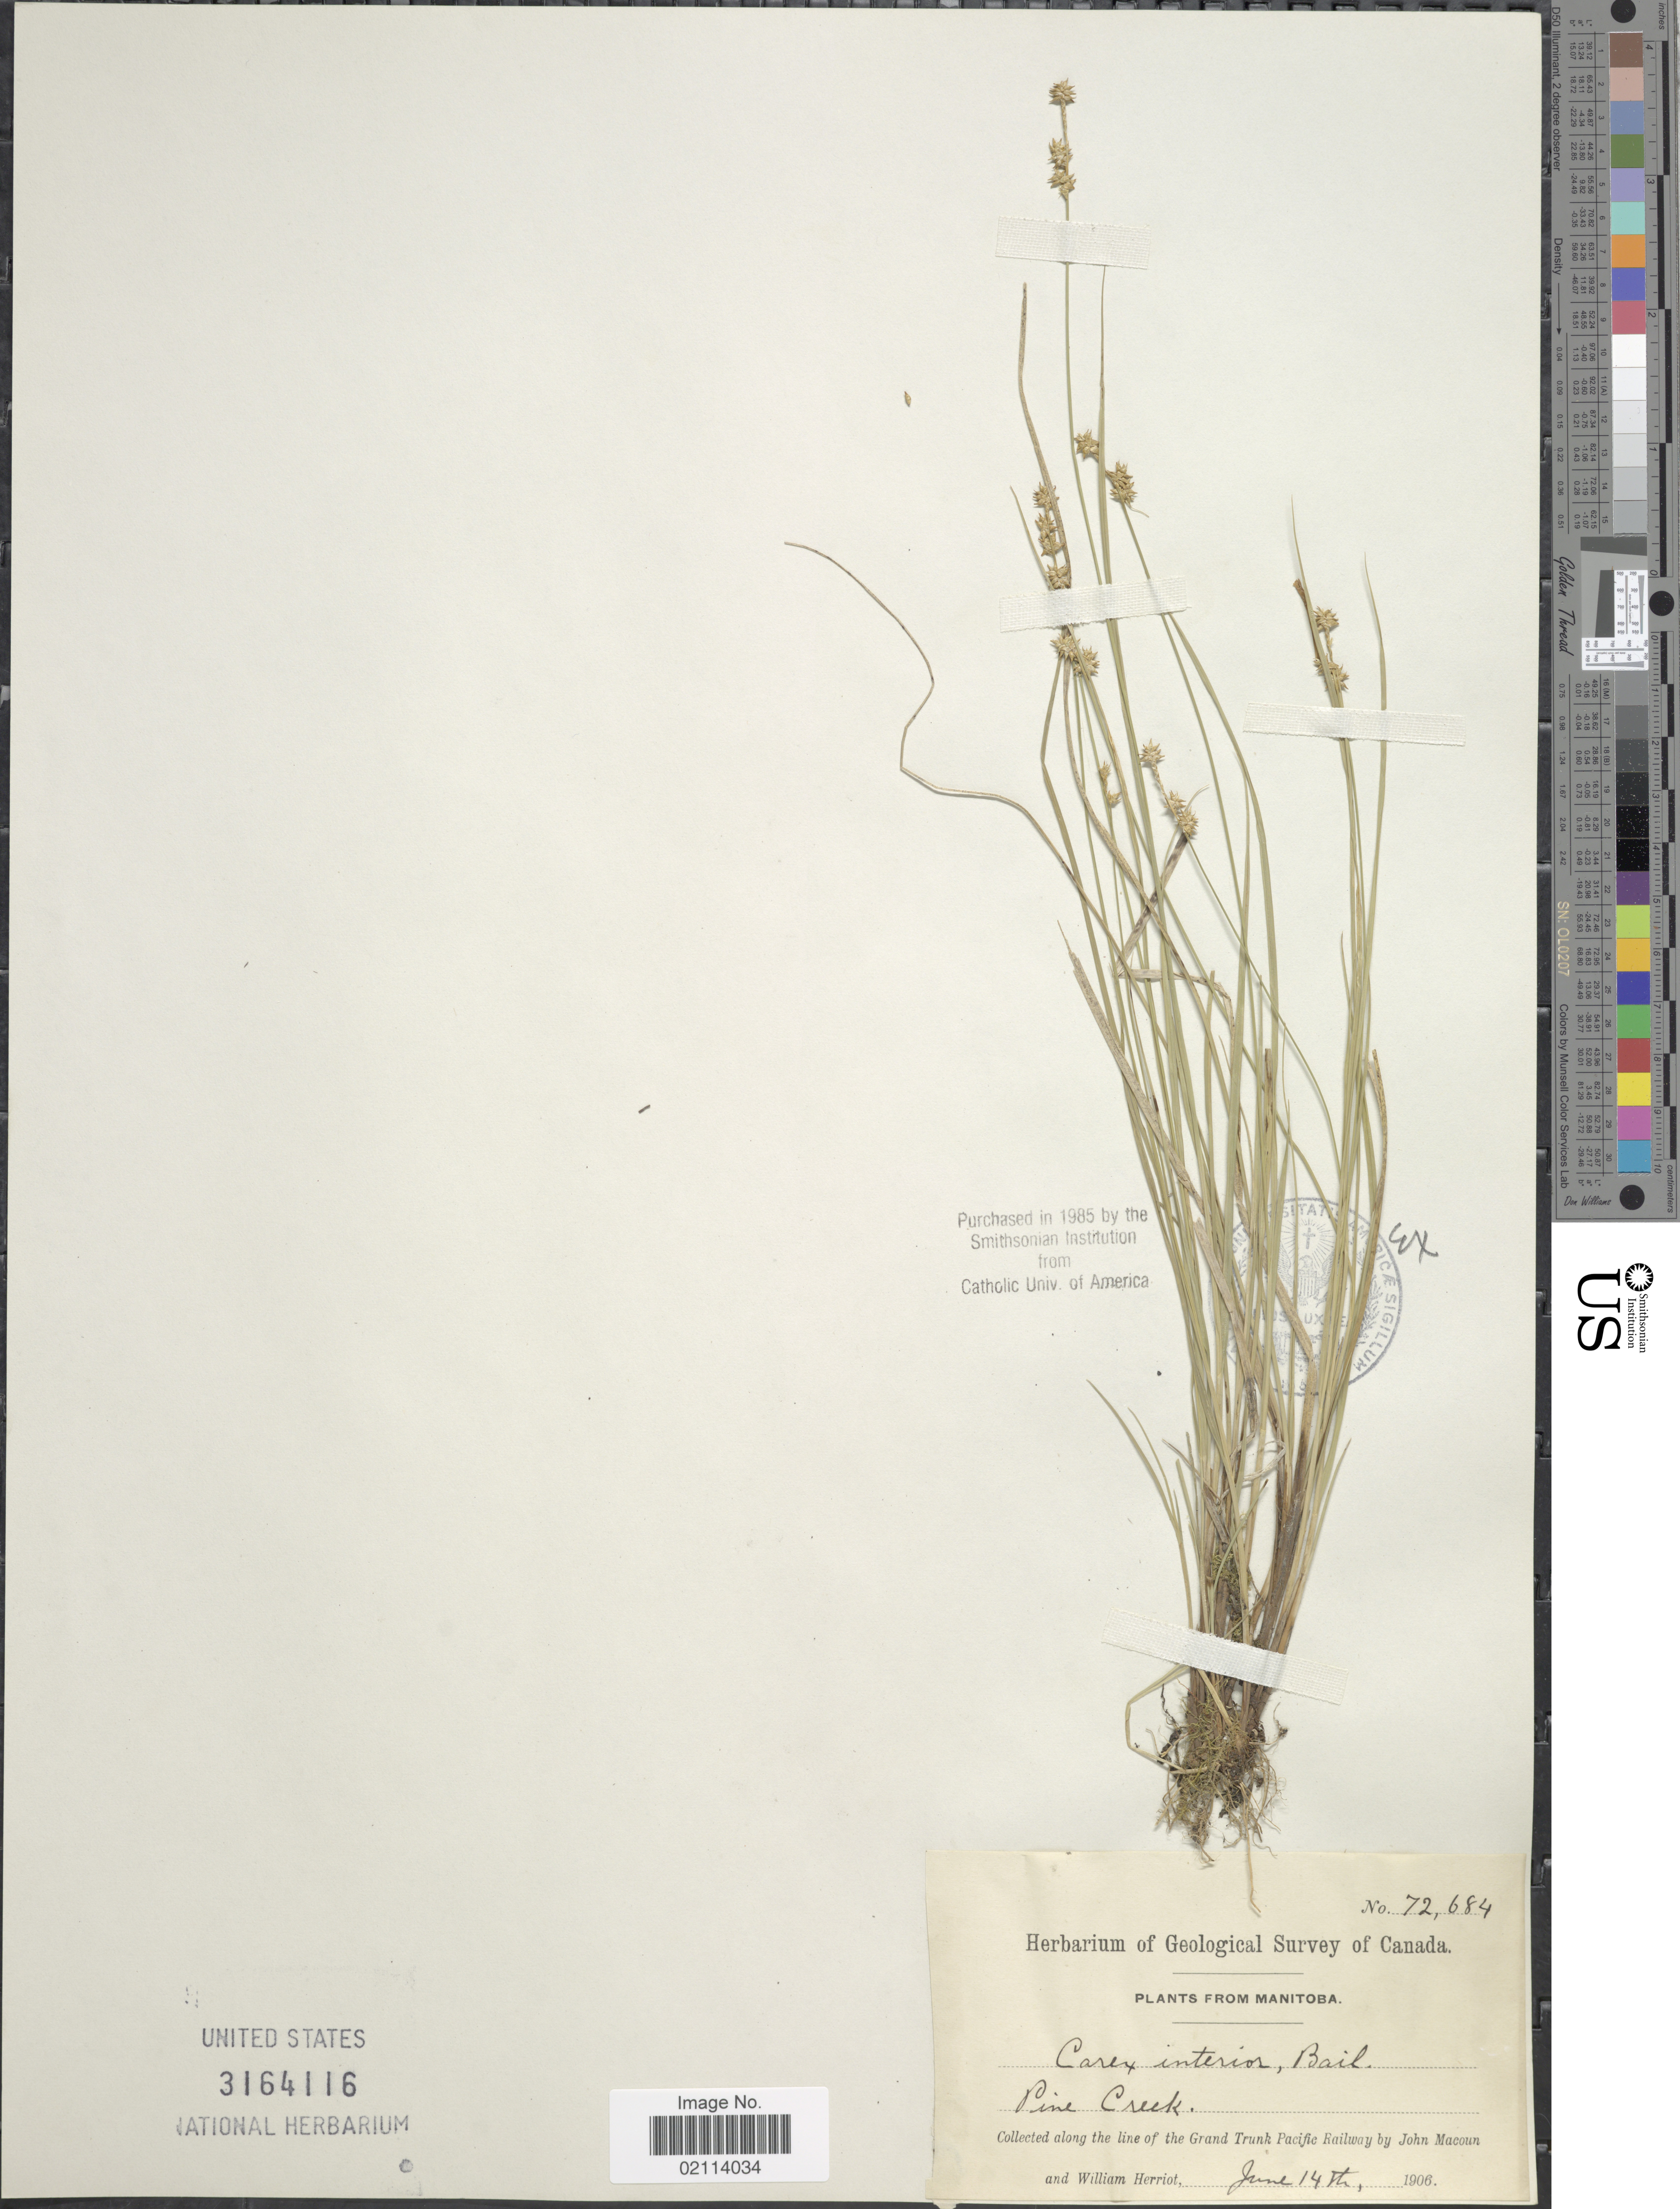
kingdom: Plantae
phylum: Tracheophyta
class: Liliopsida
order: Poales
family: Cyperaceae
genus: Carex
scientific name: Carex interior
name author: L.H. Bailey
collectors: J. Macoun & W. Herriot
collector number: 72684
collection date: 1906-06-14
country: Canada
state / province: Manitoba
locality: Pine Creek, along the line of the Grand Trunk Pacific Railway.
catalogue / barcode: US 3164116